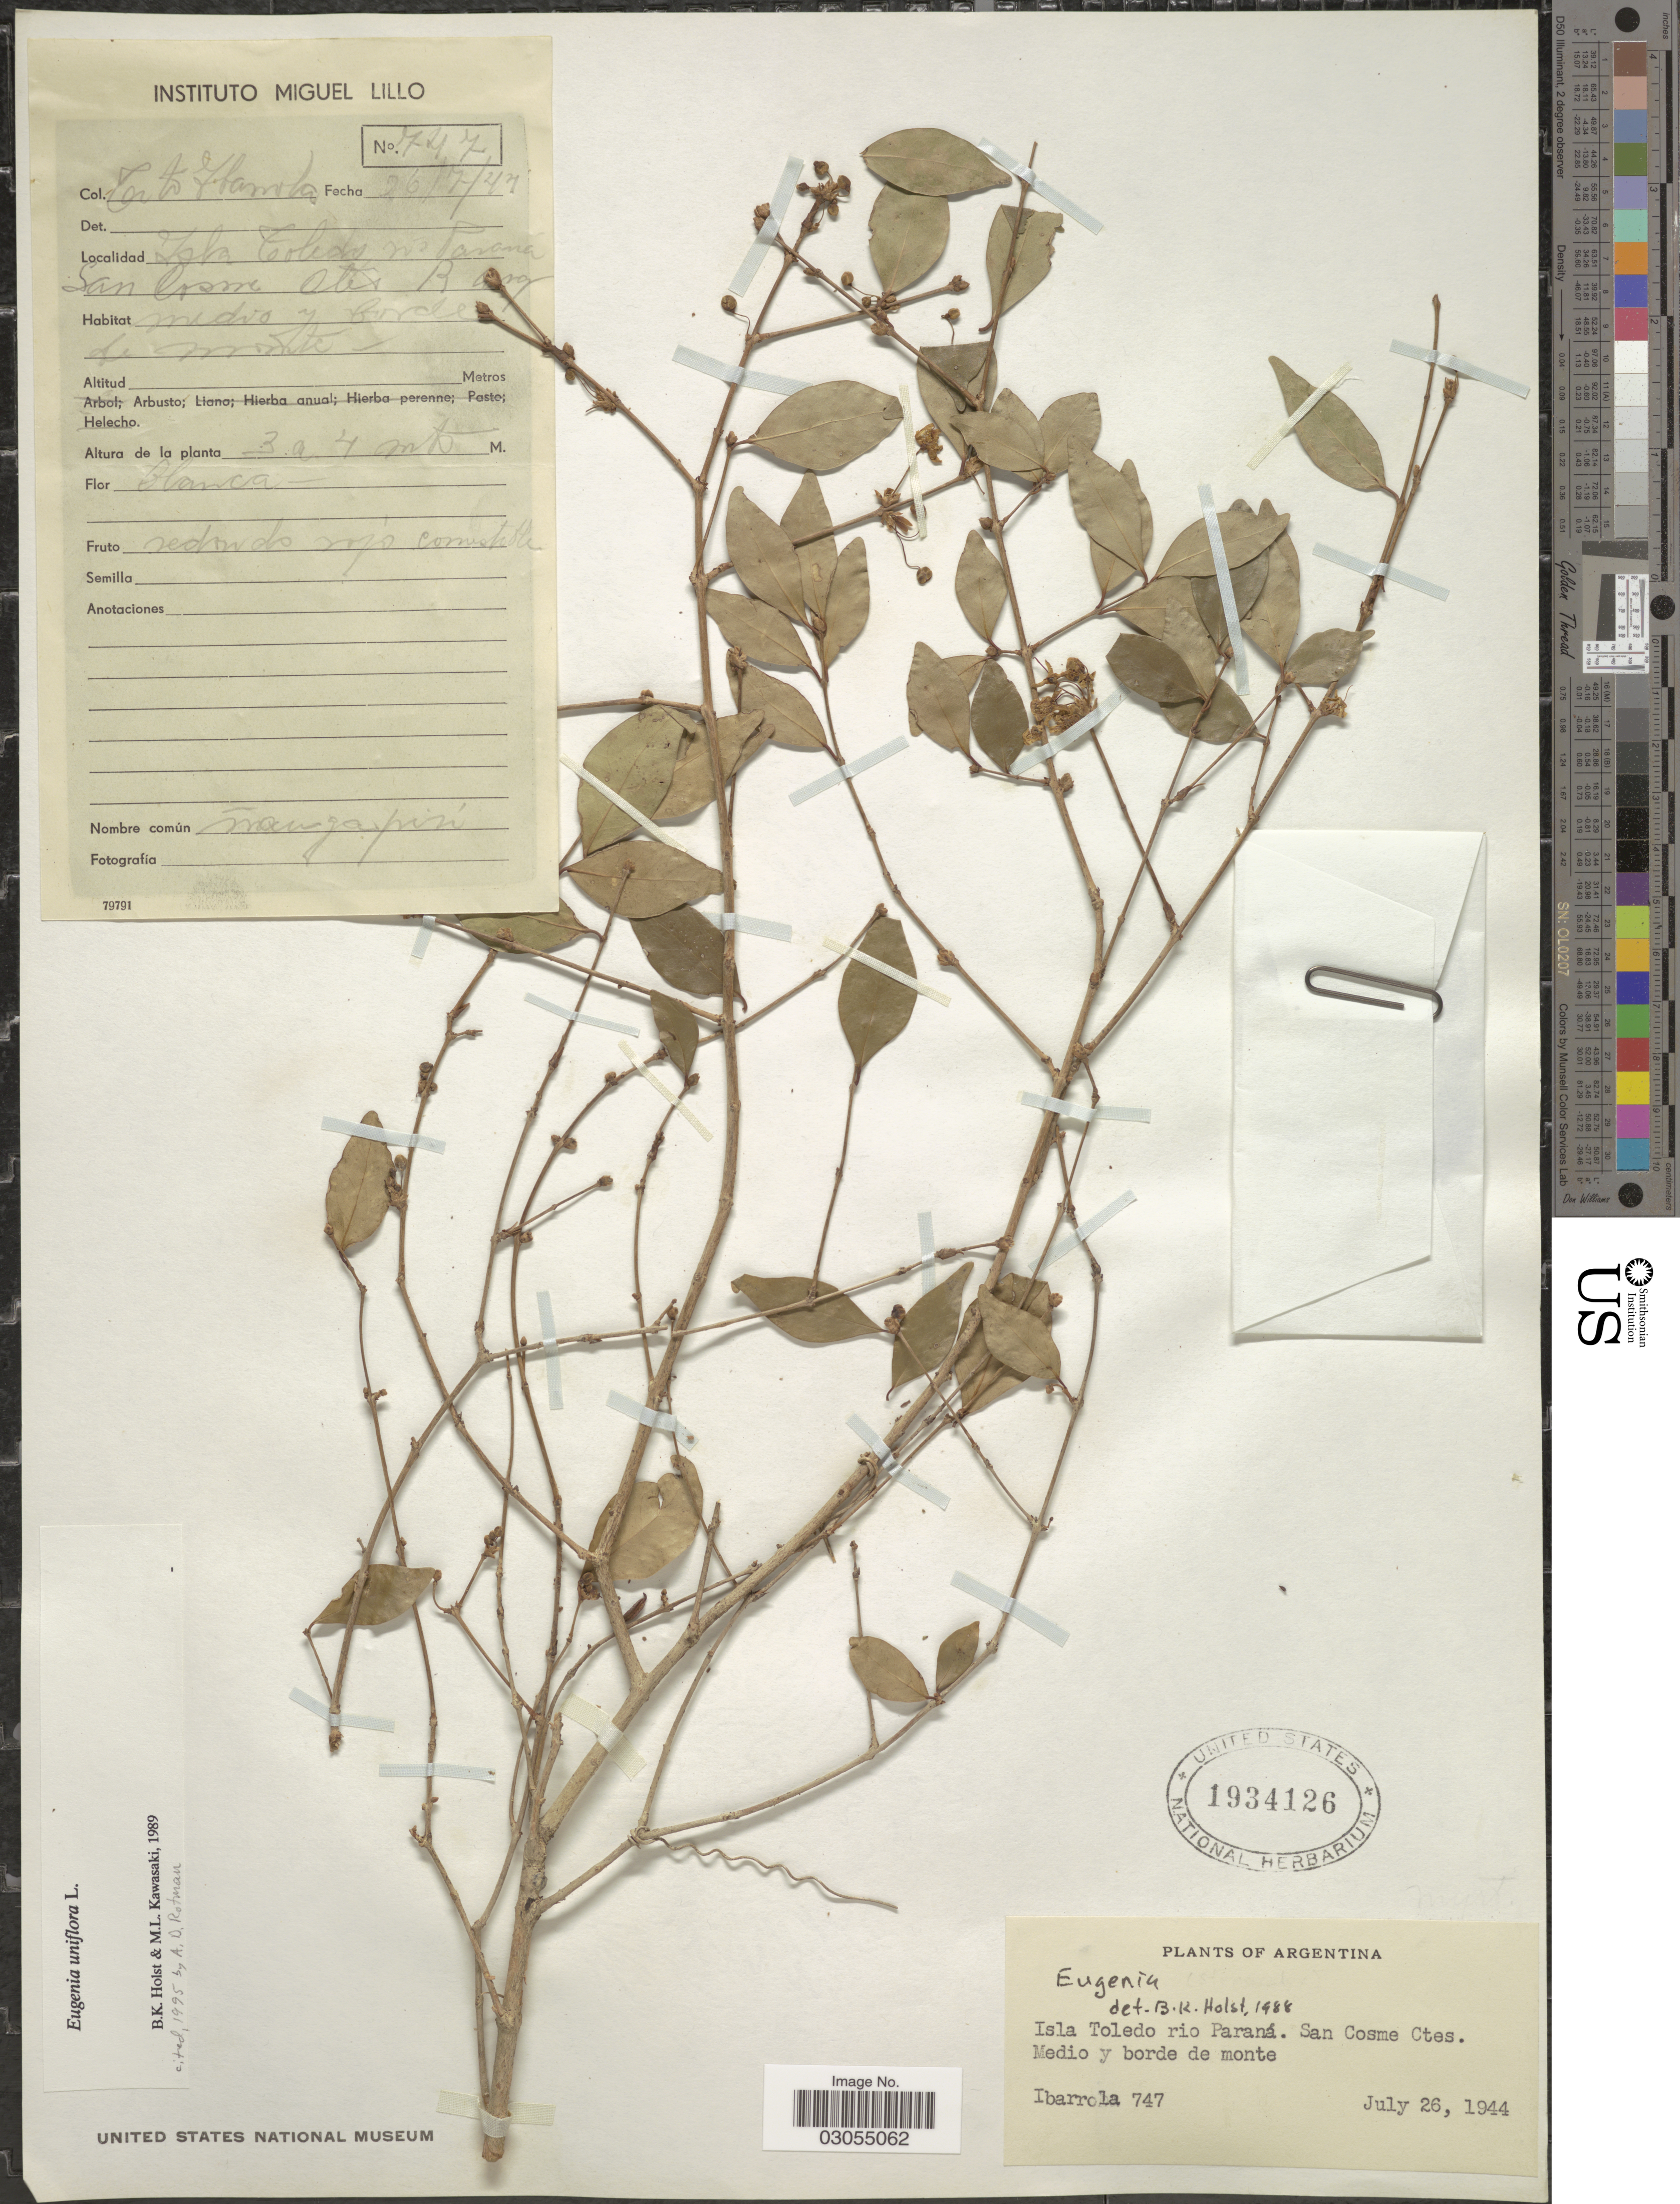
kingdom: Plantae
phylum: Tracheophyta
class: Magnoliopsida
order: Myrtales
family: Myrtaceae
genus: Eugenia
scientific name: Eugenia uniflora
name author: L.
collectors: Ibarrola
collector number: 747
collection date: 1944-07-26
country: Argentina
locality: Isla Toledo rio Paraná. San Cosme Ctes. Medio y borde de monte.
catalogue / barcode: US 1934126